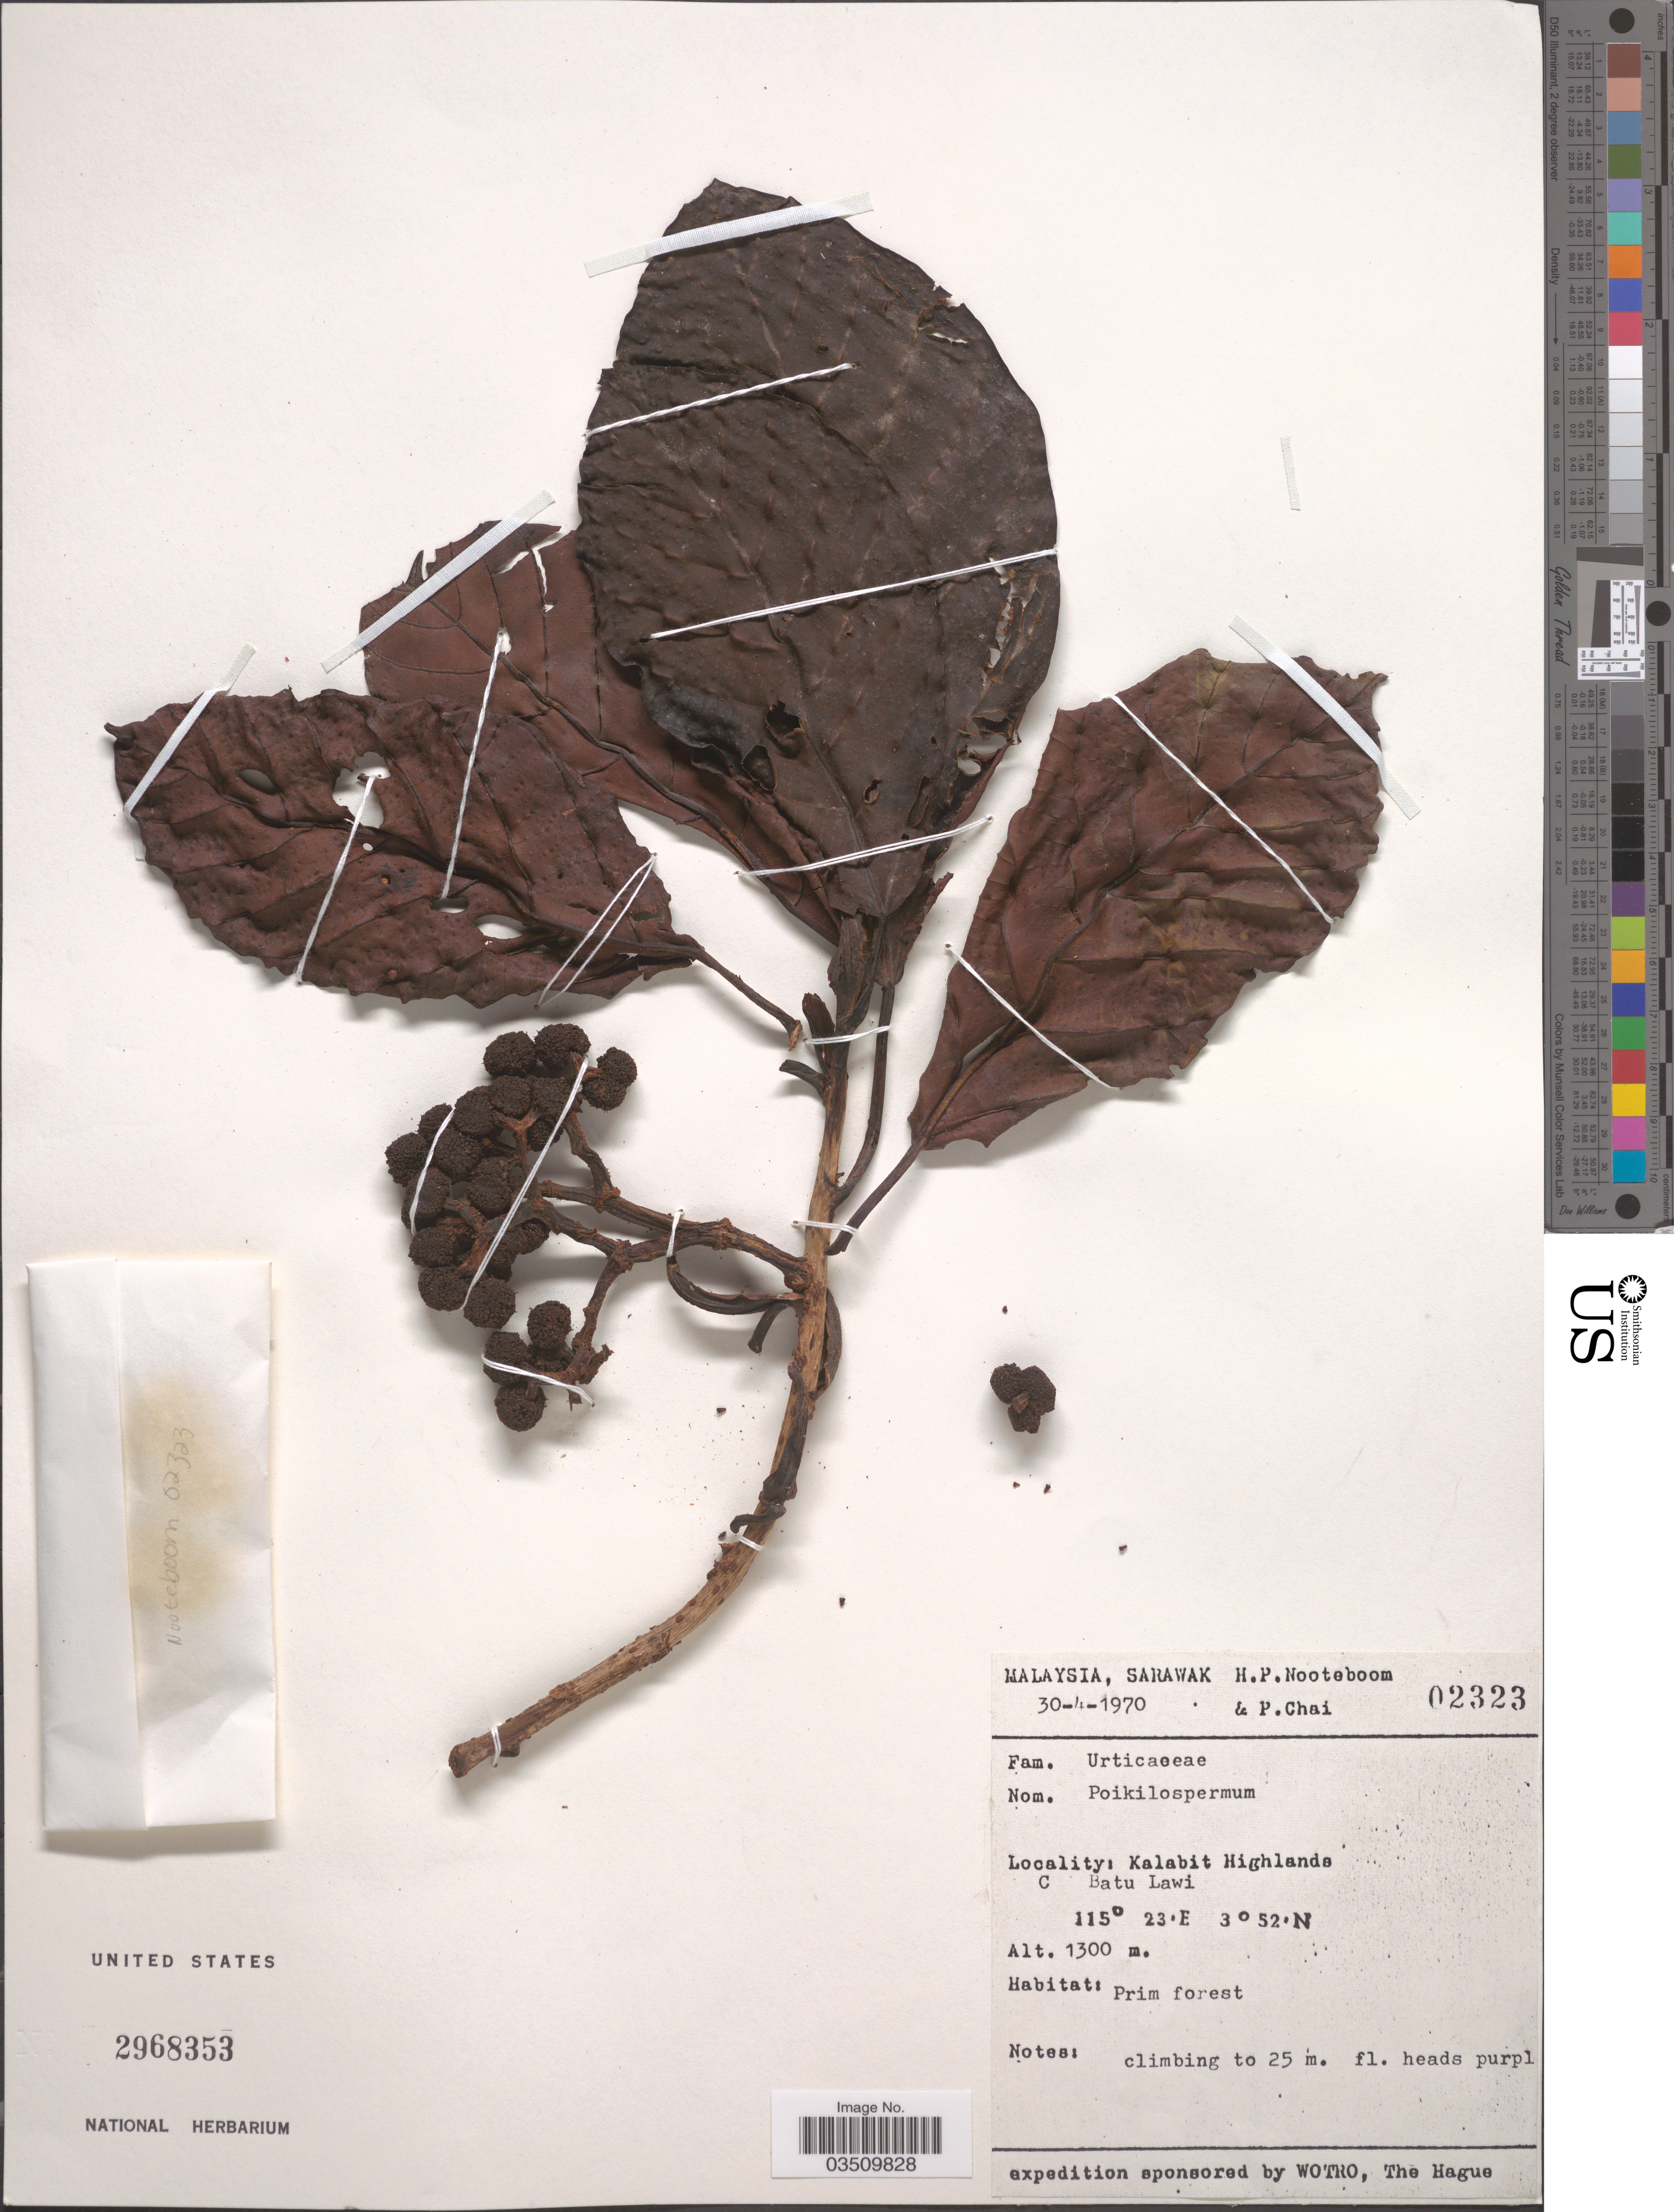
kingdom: Plantae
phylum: Tracheophyta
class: Magnoliopsida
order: Rosales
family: Urticaceae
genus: Poikilospermum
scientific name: Poikilospermum sp.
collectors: H. P. Nooteboom & P. Chai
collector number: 02323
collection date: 1970-04-30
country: Malaysia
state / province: Sarawak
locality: Kalabit Highlands. C Batu Lawi.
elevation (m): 1300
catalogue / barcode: US 2968353